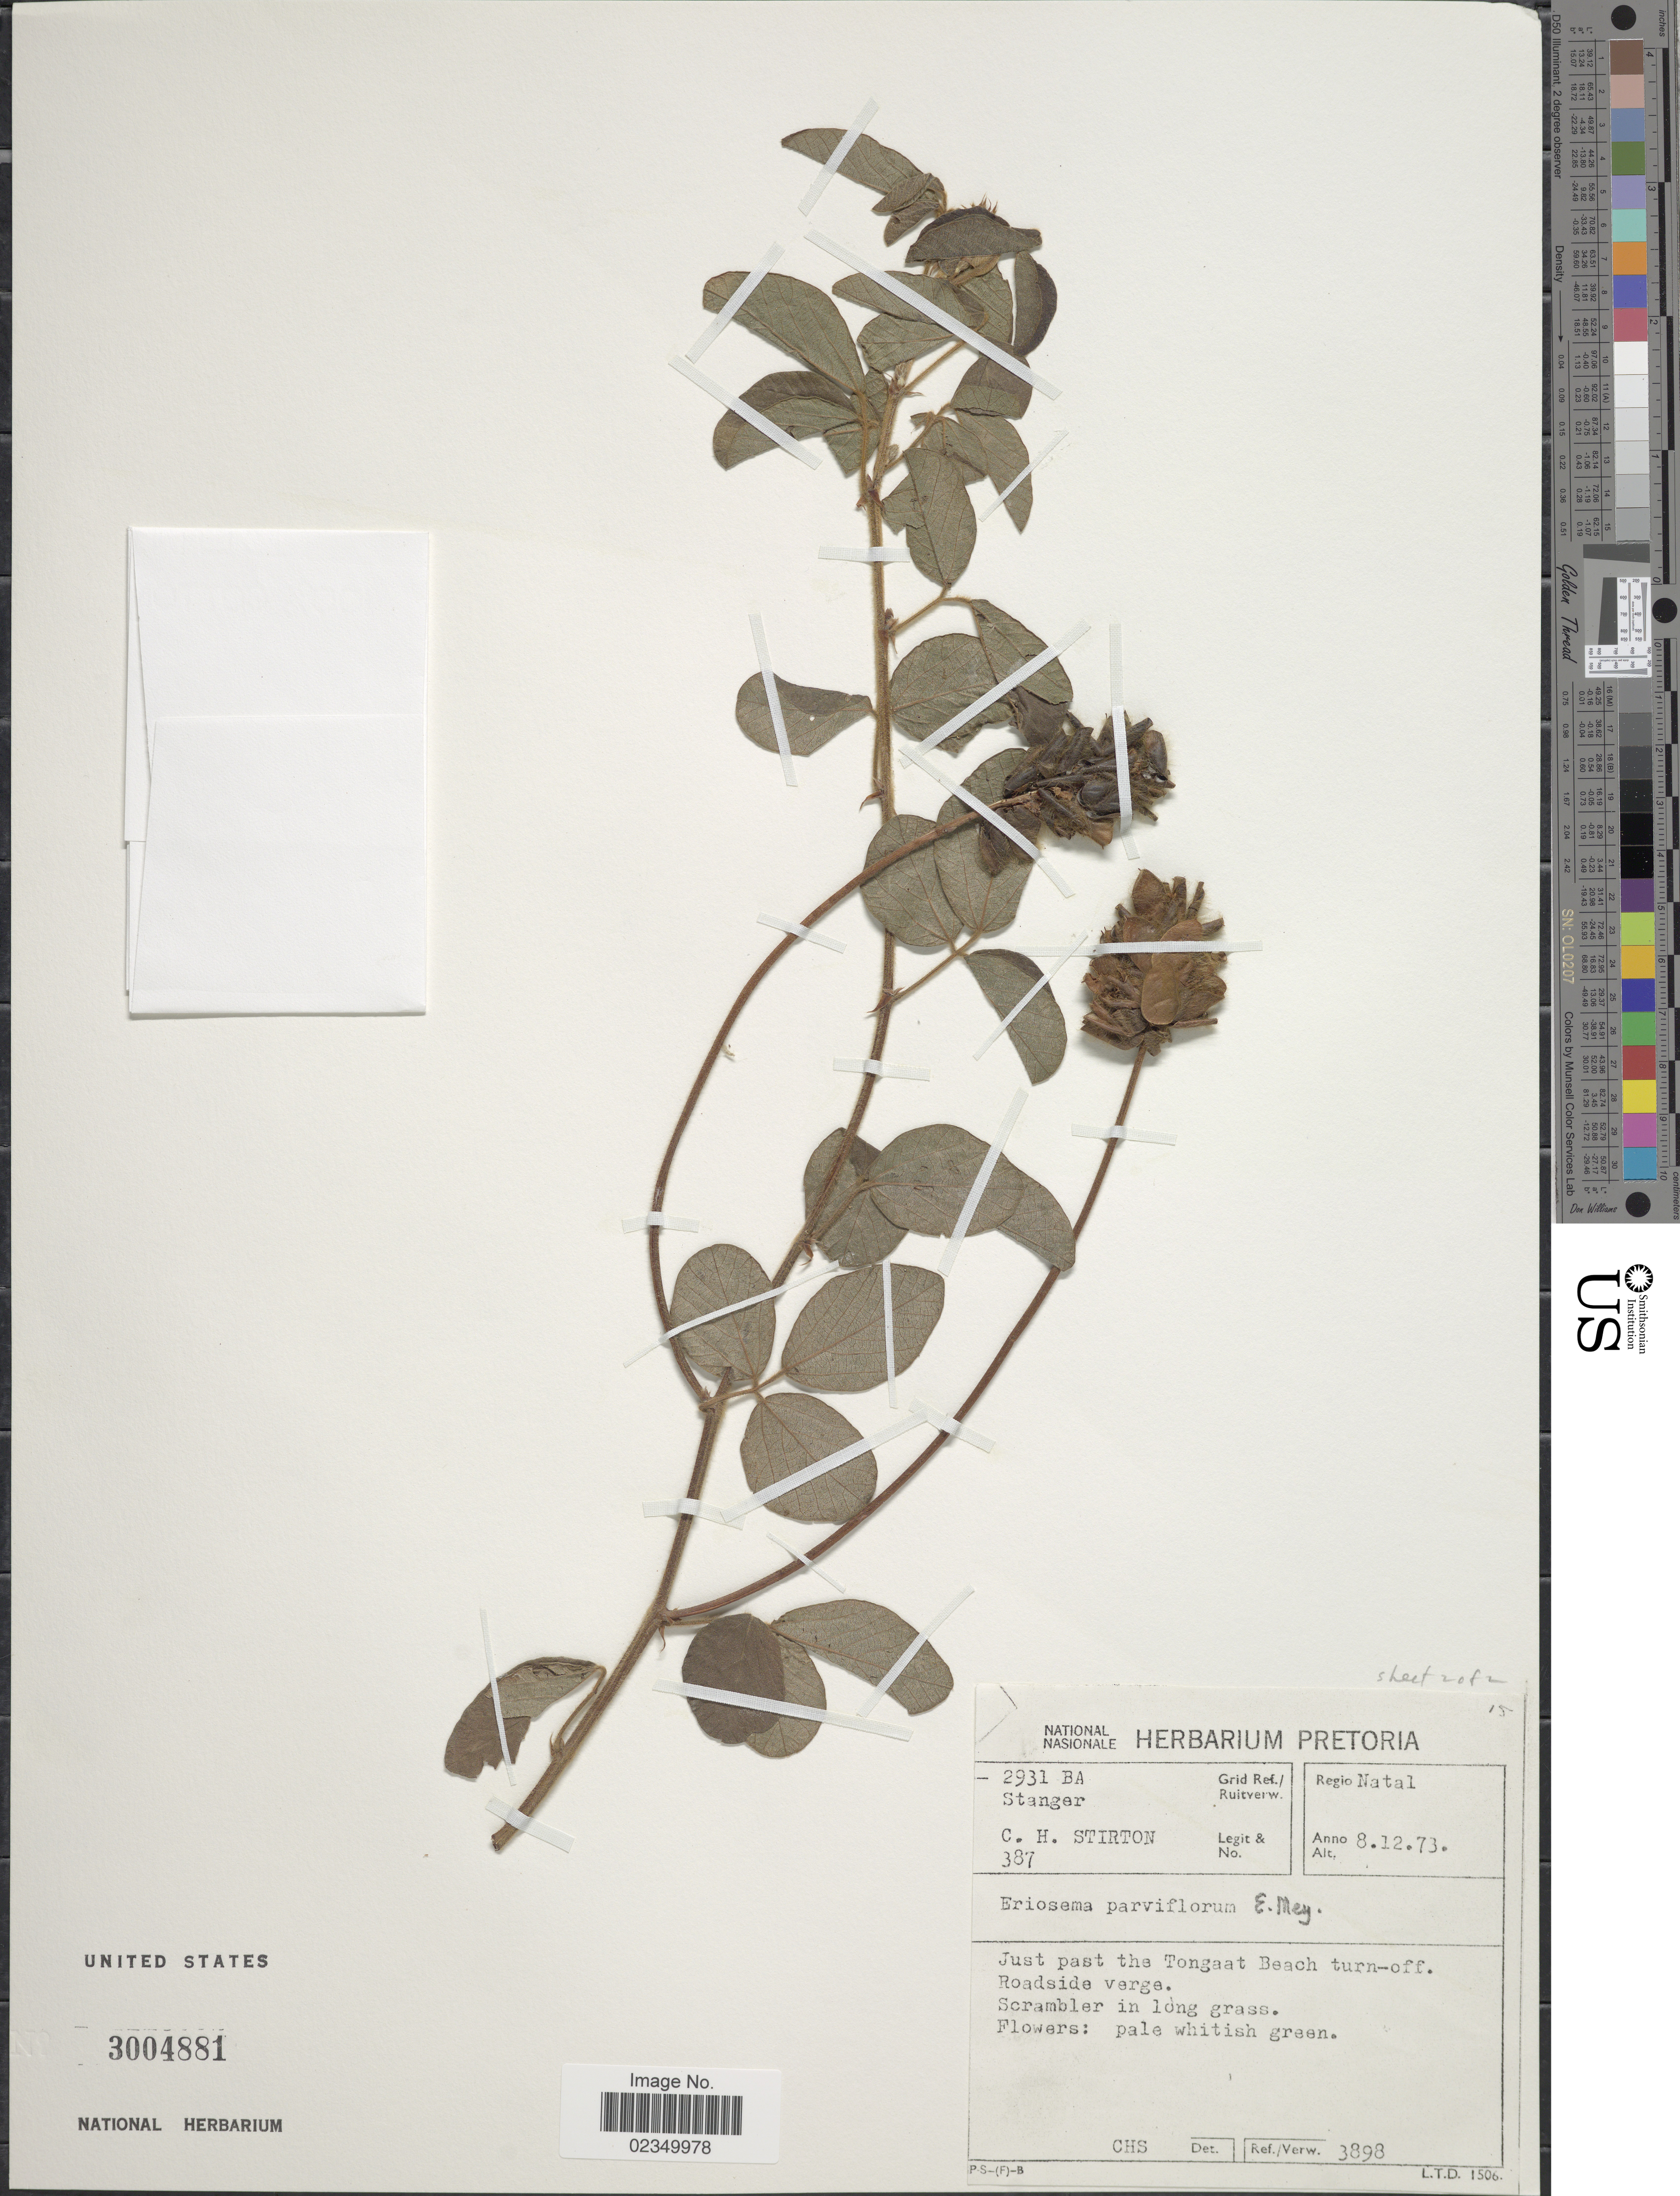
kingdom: Plantae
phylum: Tracheophyta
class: Magnoliopsida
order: Fabales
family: Fabaceae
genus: Eriosema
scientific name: Eriosema parviflorum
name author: E. Mey.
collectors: C. H. Stirton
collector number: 387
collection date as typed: Transcribed d/m/y: 8/12/73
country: South Africa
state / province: KwaZulu-Natal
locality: Regio Natal. Just past the Tongaat Beach turn-off. Roadside verge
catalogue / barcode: US 3004881